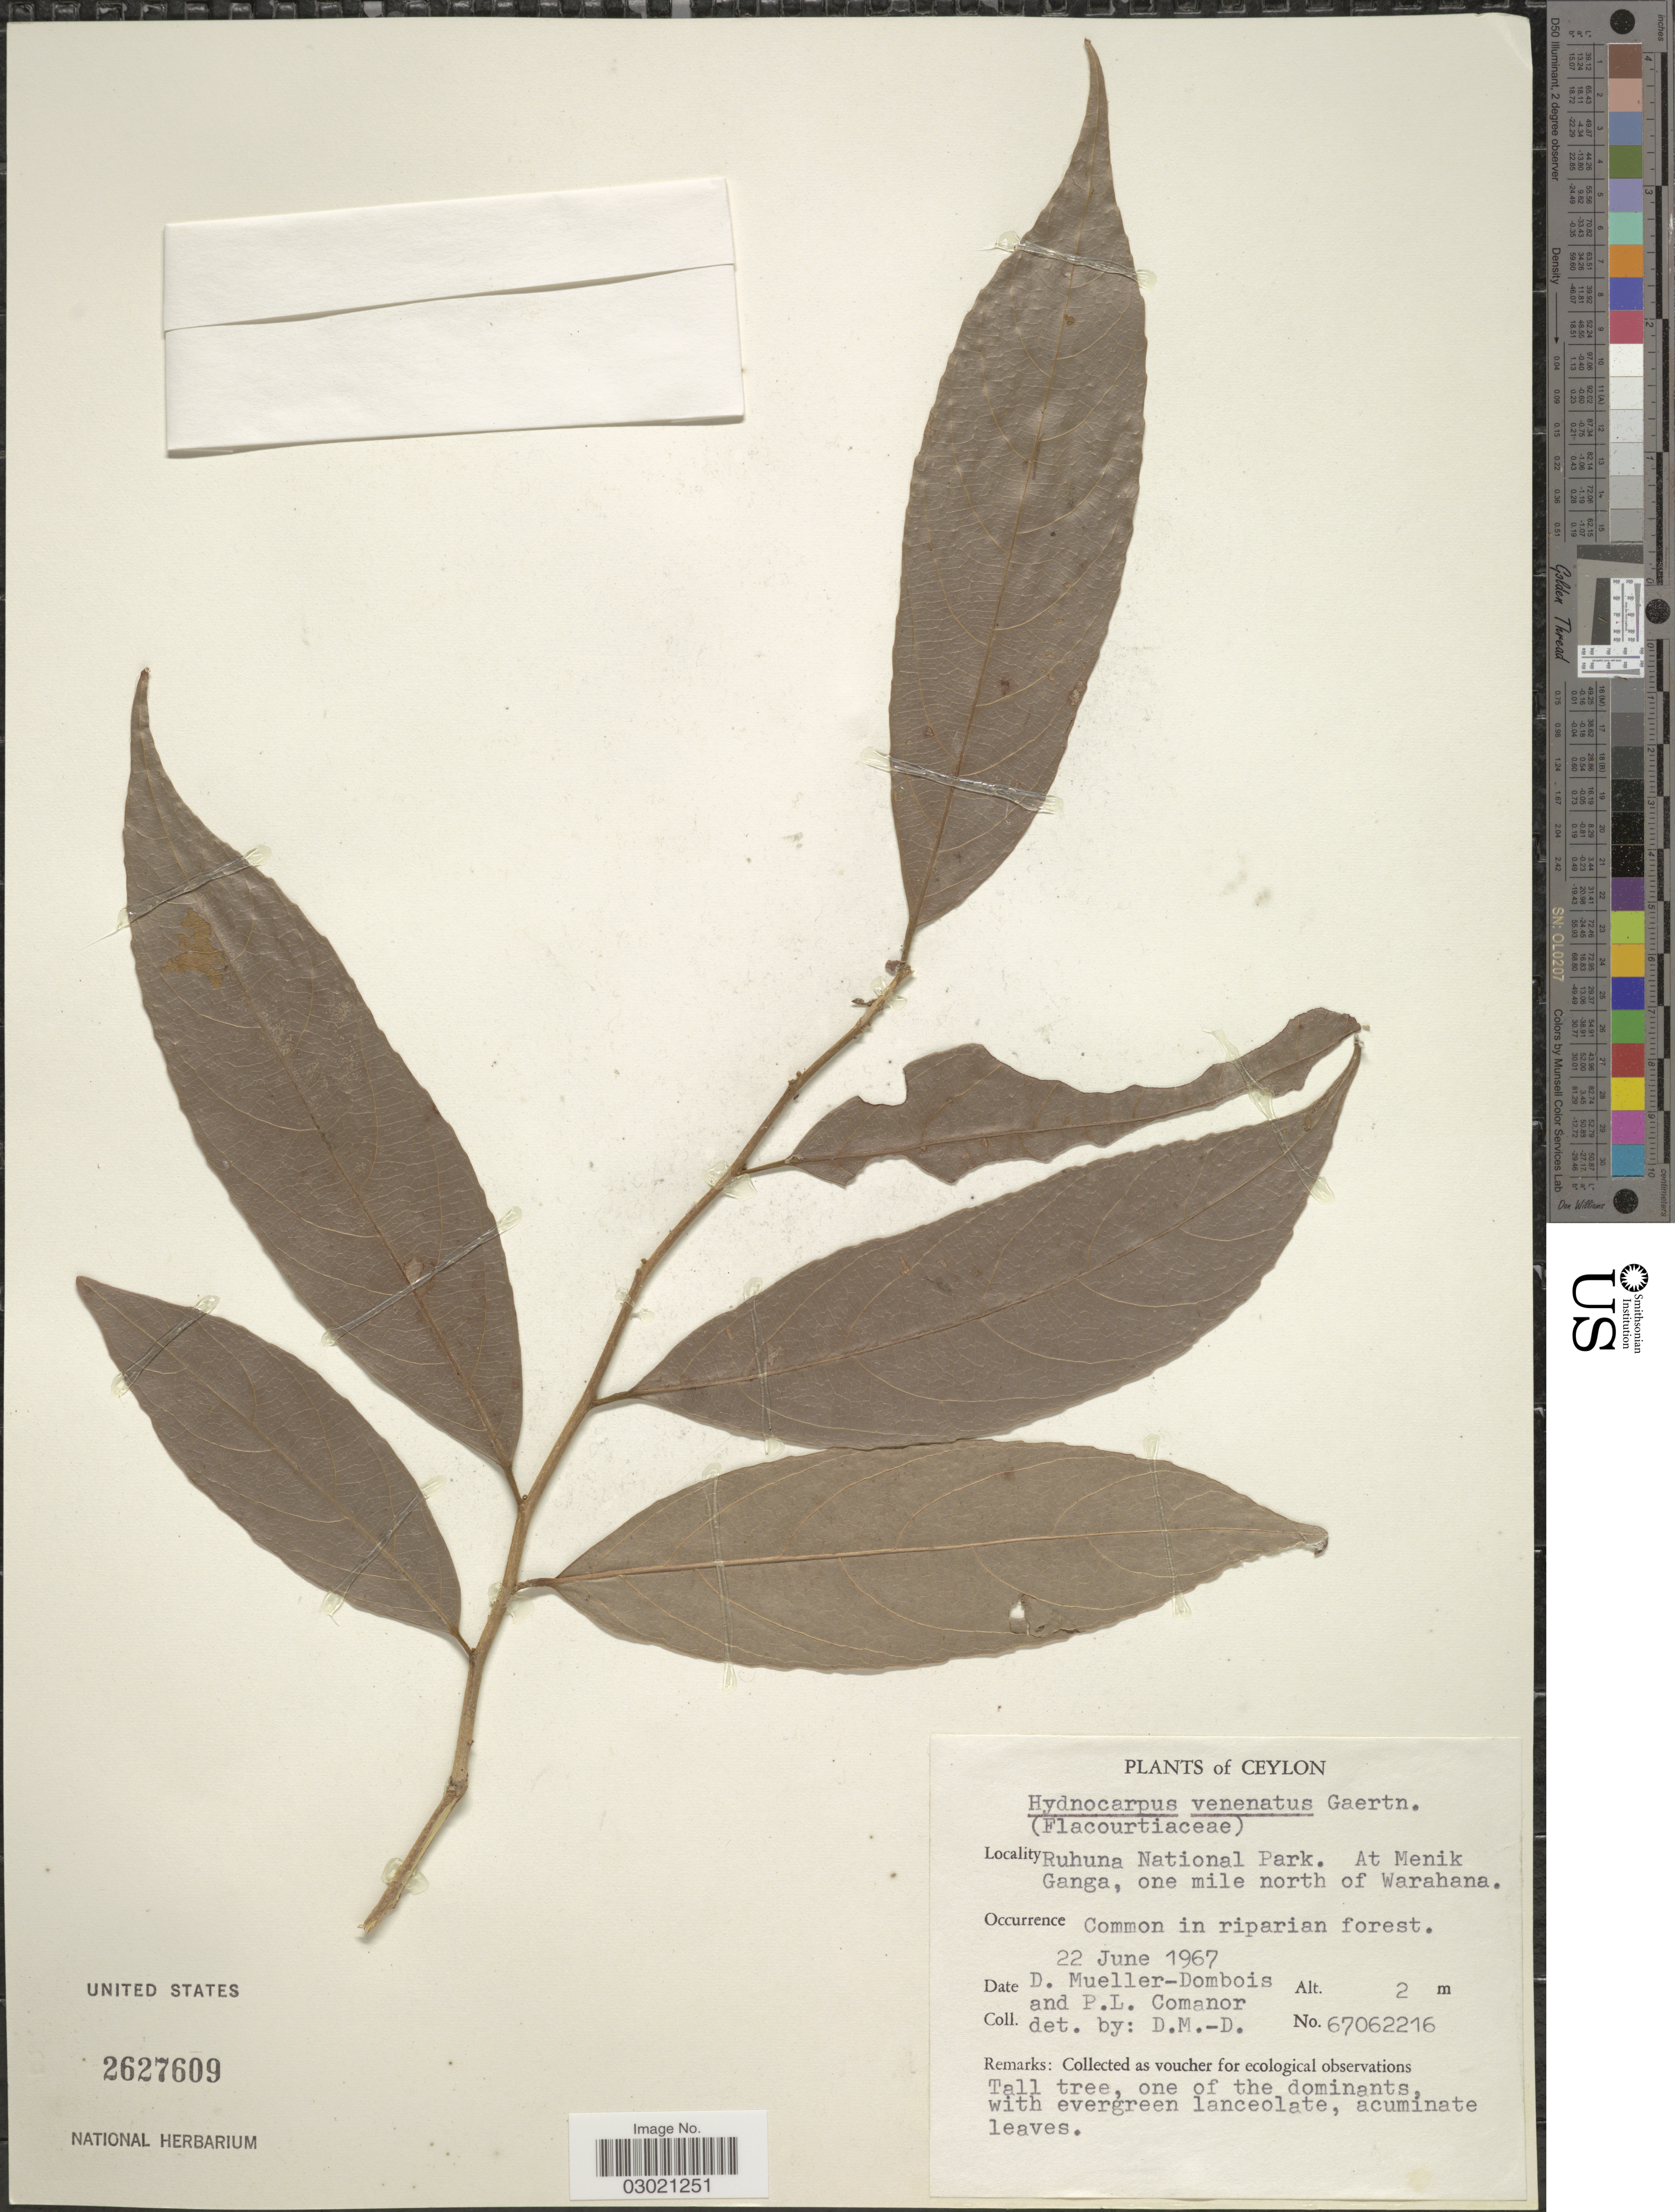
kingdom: Plantae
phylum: Tracheophyta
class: Magnoliopsida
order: Malpighiales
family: Achariaceae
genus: Hydnocarpus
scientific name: Hydnocarpus venenatus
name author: Gaertn.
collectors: D. Mueller-Dombois & P. Comanor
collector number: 67062216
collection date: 1967-06-22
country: Sri Lanka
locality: Ceylon, Ruhuna National Park. At Menik Ganga, one mile north of Warahana.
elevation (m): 2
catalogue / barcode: US 2627609